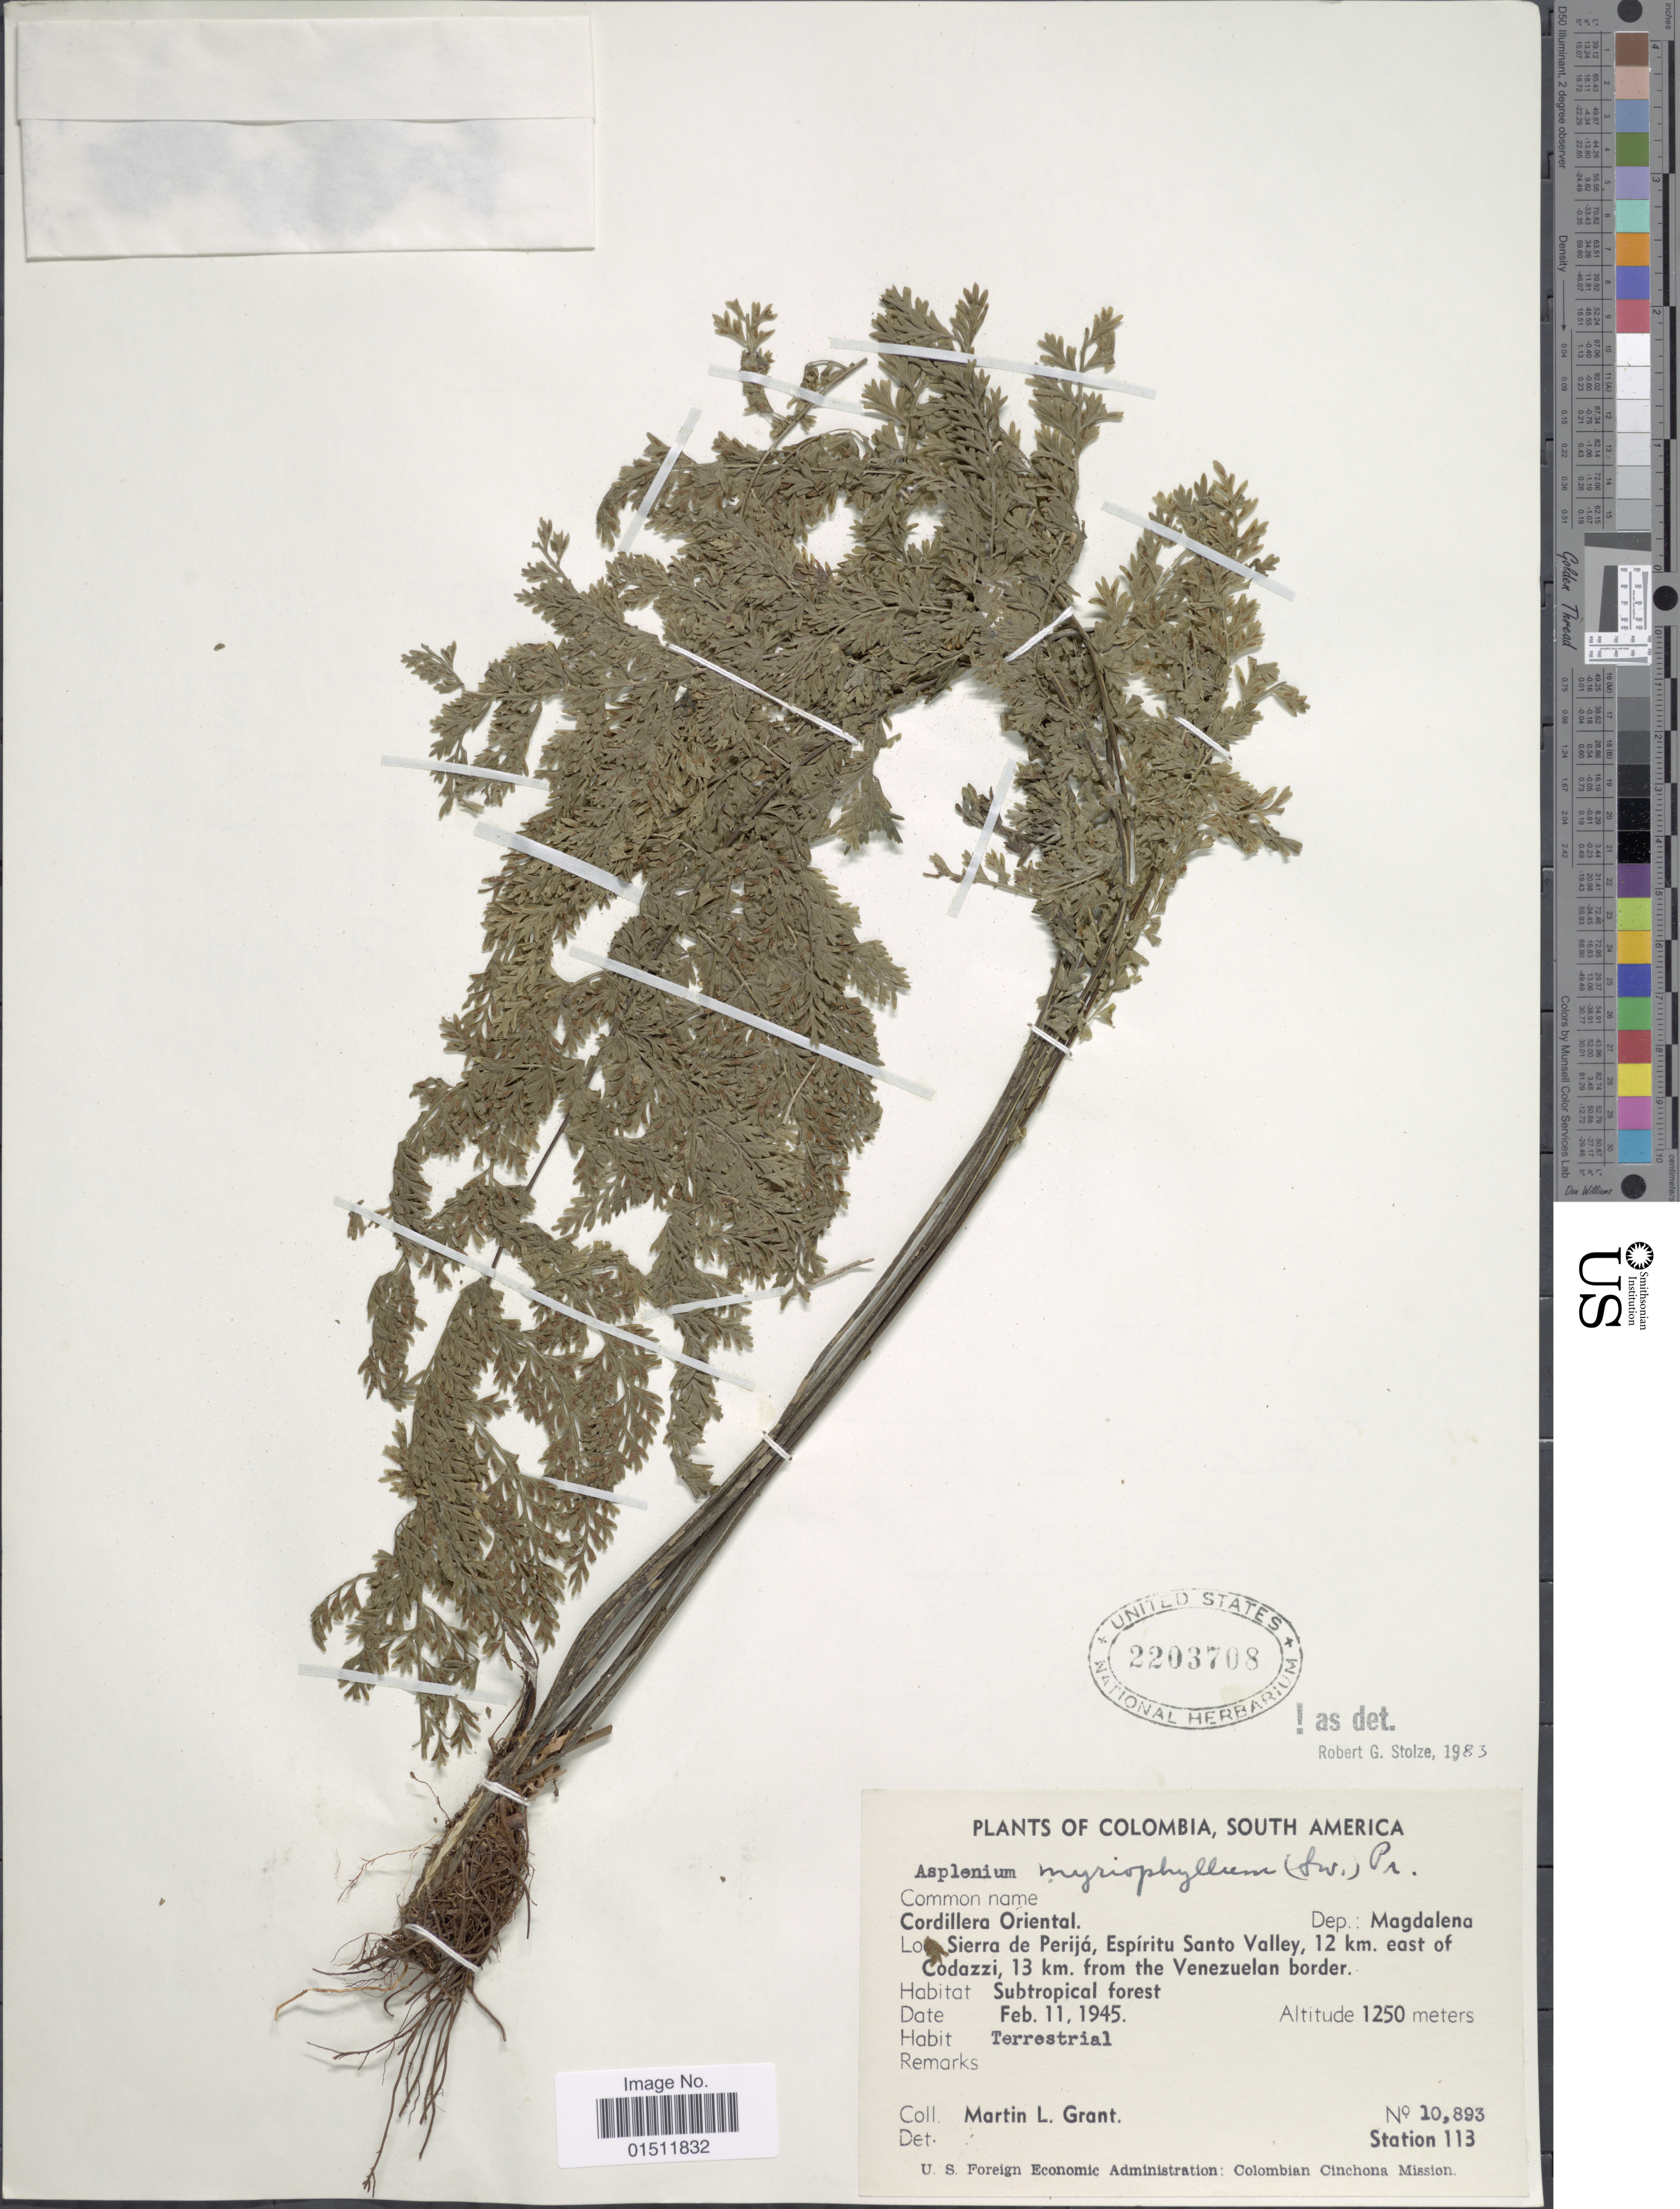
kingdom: Plantae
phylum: Tracheophyta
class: Polypodiopsida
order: Polypodiales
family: Aspleniaceae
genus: Asplenium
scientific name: Asplenium myriophyllum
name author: (Sw.) C. Presl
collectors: M. L. Grant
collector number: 10893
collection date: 1945-02-11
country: Colombia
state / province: Magdalena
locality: Colombia, South America, Cordillera Oriental, Sierra de Perija, Espiritu Santo Valley, 12 km east of Codazzi, 13 km from the Venezuelan border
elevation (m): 1250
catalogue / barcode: US 2203708